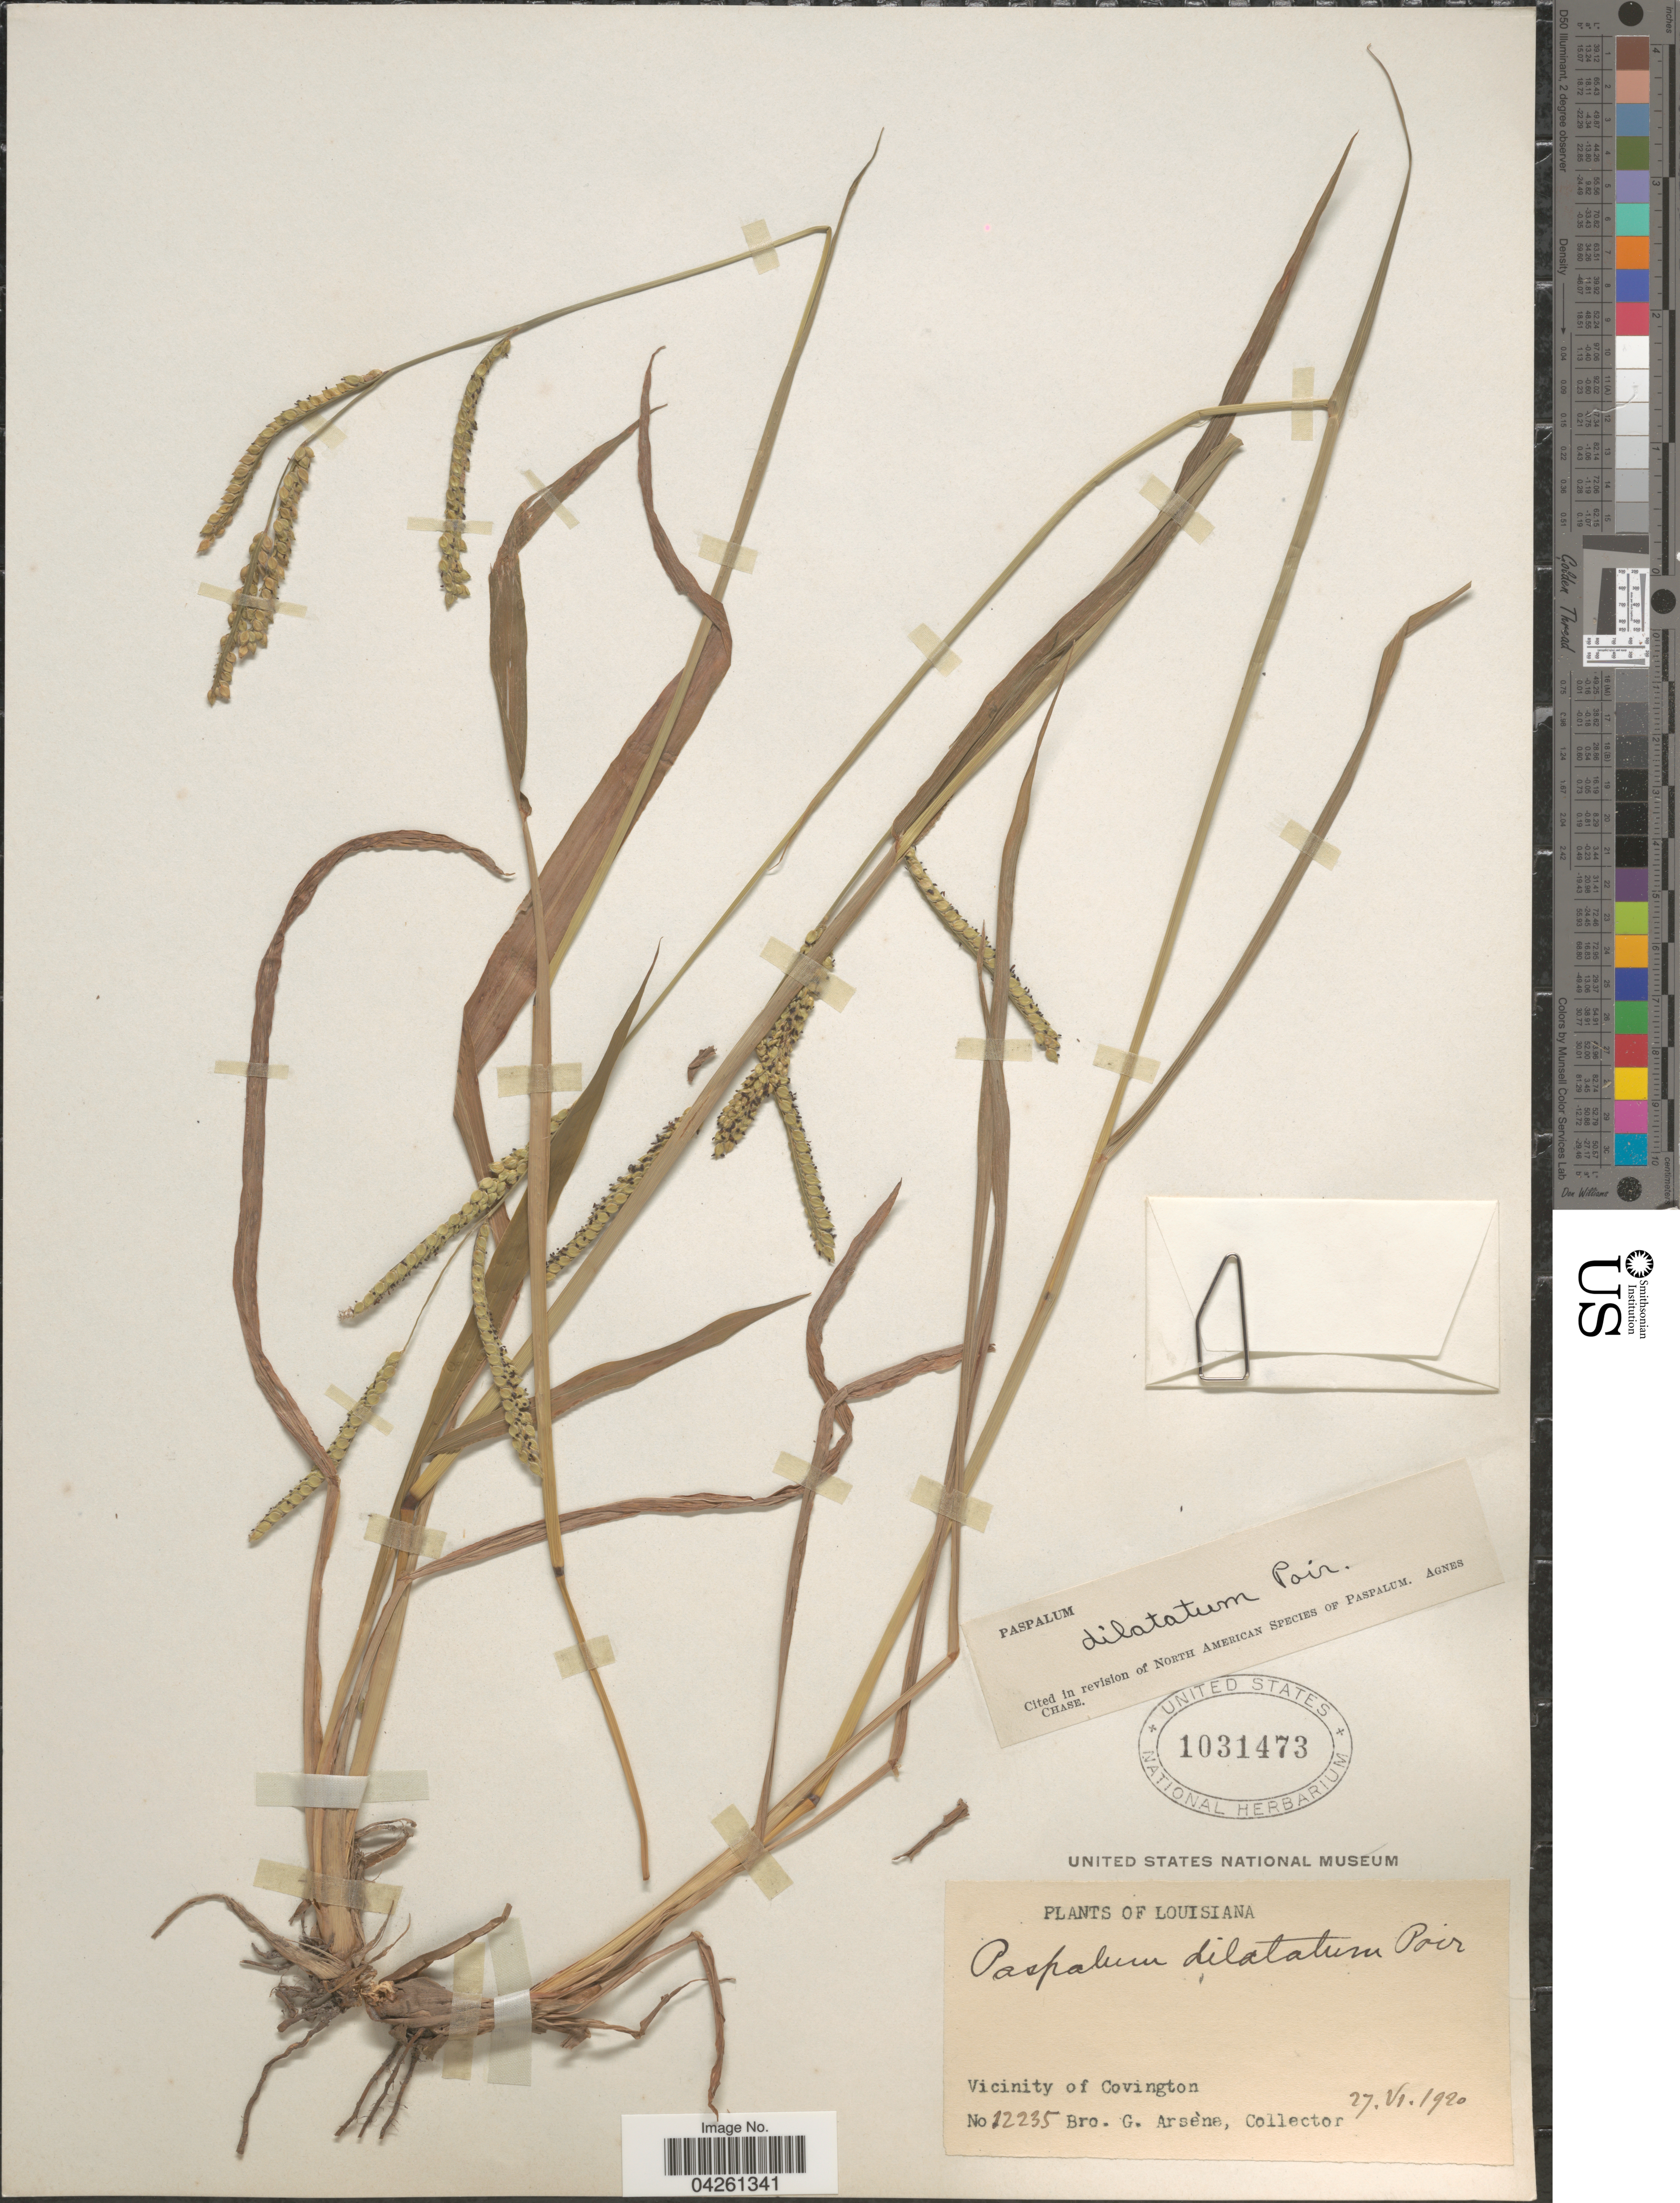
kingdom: Plantae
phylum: Tracheophyta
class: Liliopsida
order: Poales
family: Poaceae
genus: Paspalum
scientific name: Paspalum dilatatum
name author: Poir.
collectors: Bro. G. Arsène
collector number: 12235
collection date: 1920-06-27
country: United States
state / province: Louisiana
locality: Vicinity of Covington.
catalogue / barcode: US 1031473